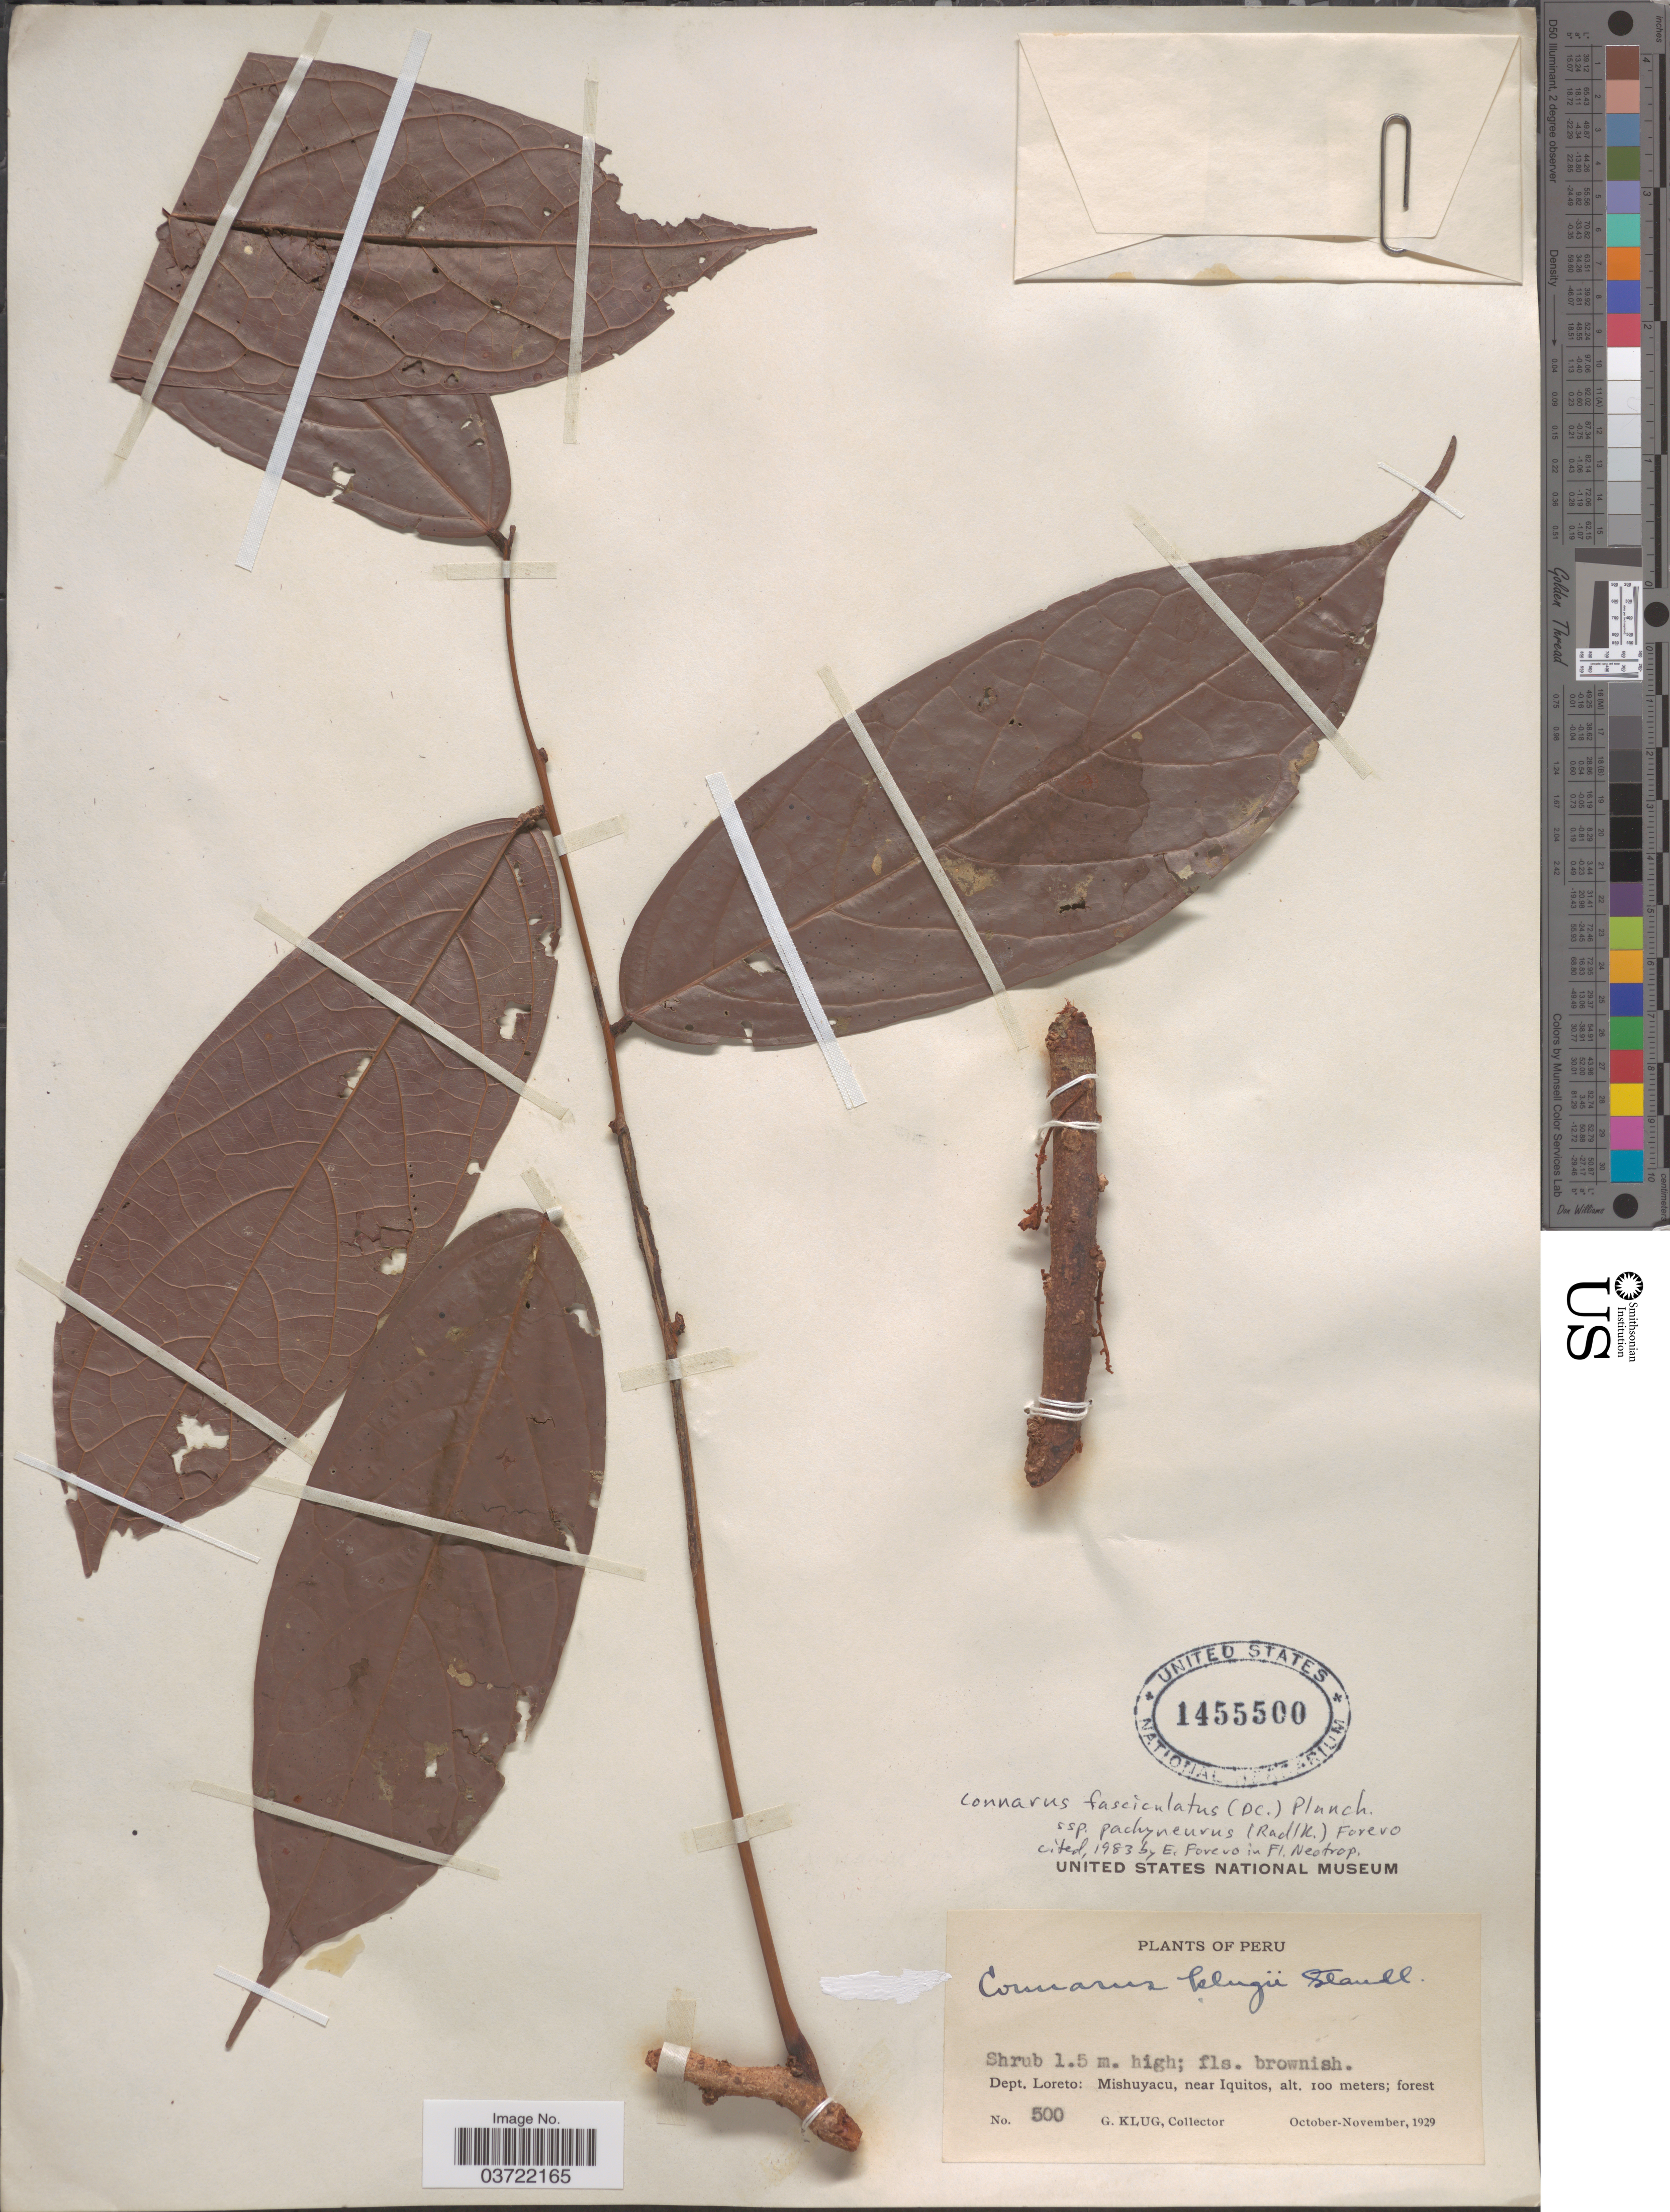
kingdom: Plantae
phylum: Tracheophyta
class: Magnoliopsida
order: Oxalidales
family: Connaraceae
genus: Connarus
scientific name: Connarus fasciculatus subsp. pachyneurus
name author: (Radlk.) Forero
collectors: G. Klug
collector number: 500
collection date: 1929-10/1929-11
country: Peru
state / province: Loreto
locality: Dept. Loreto: Mishuyacu, near Iquitos.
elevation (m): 100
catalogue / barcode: US 1455500